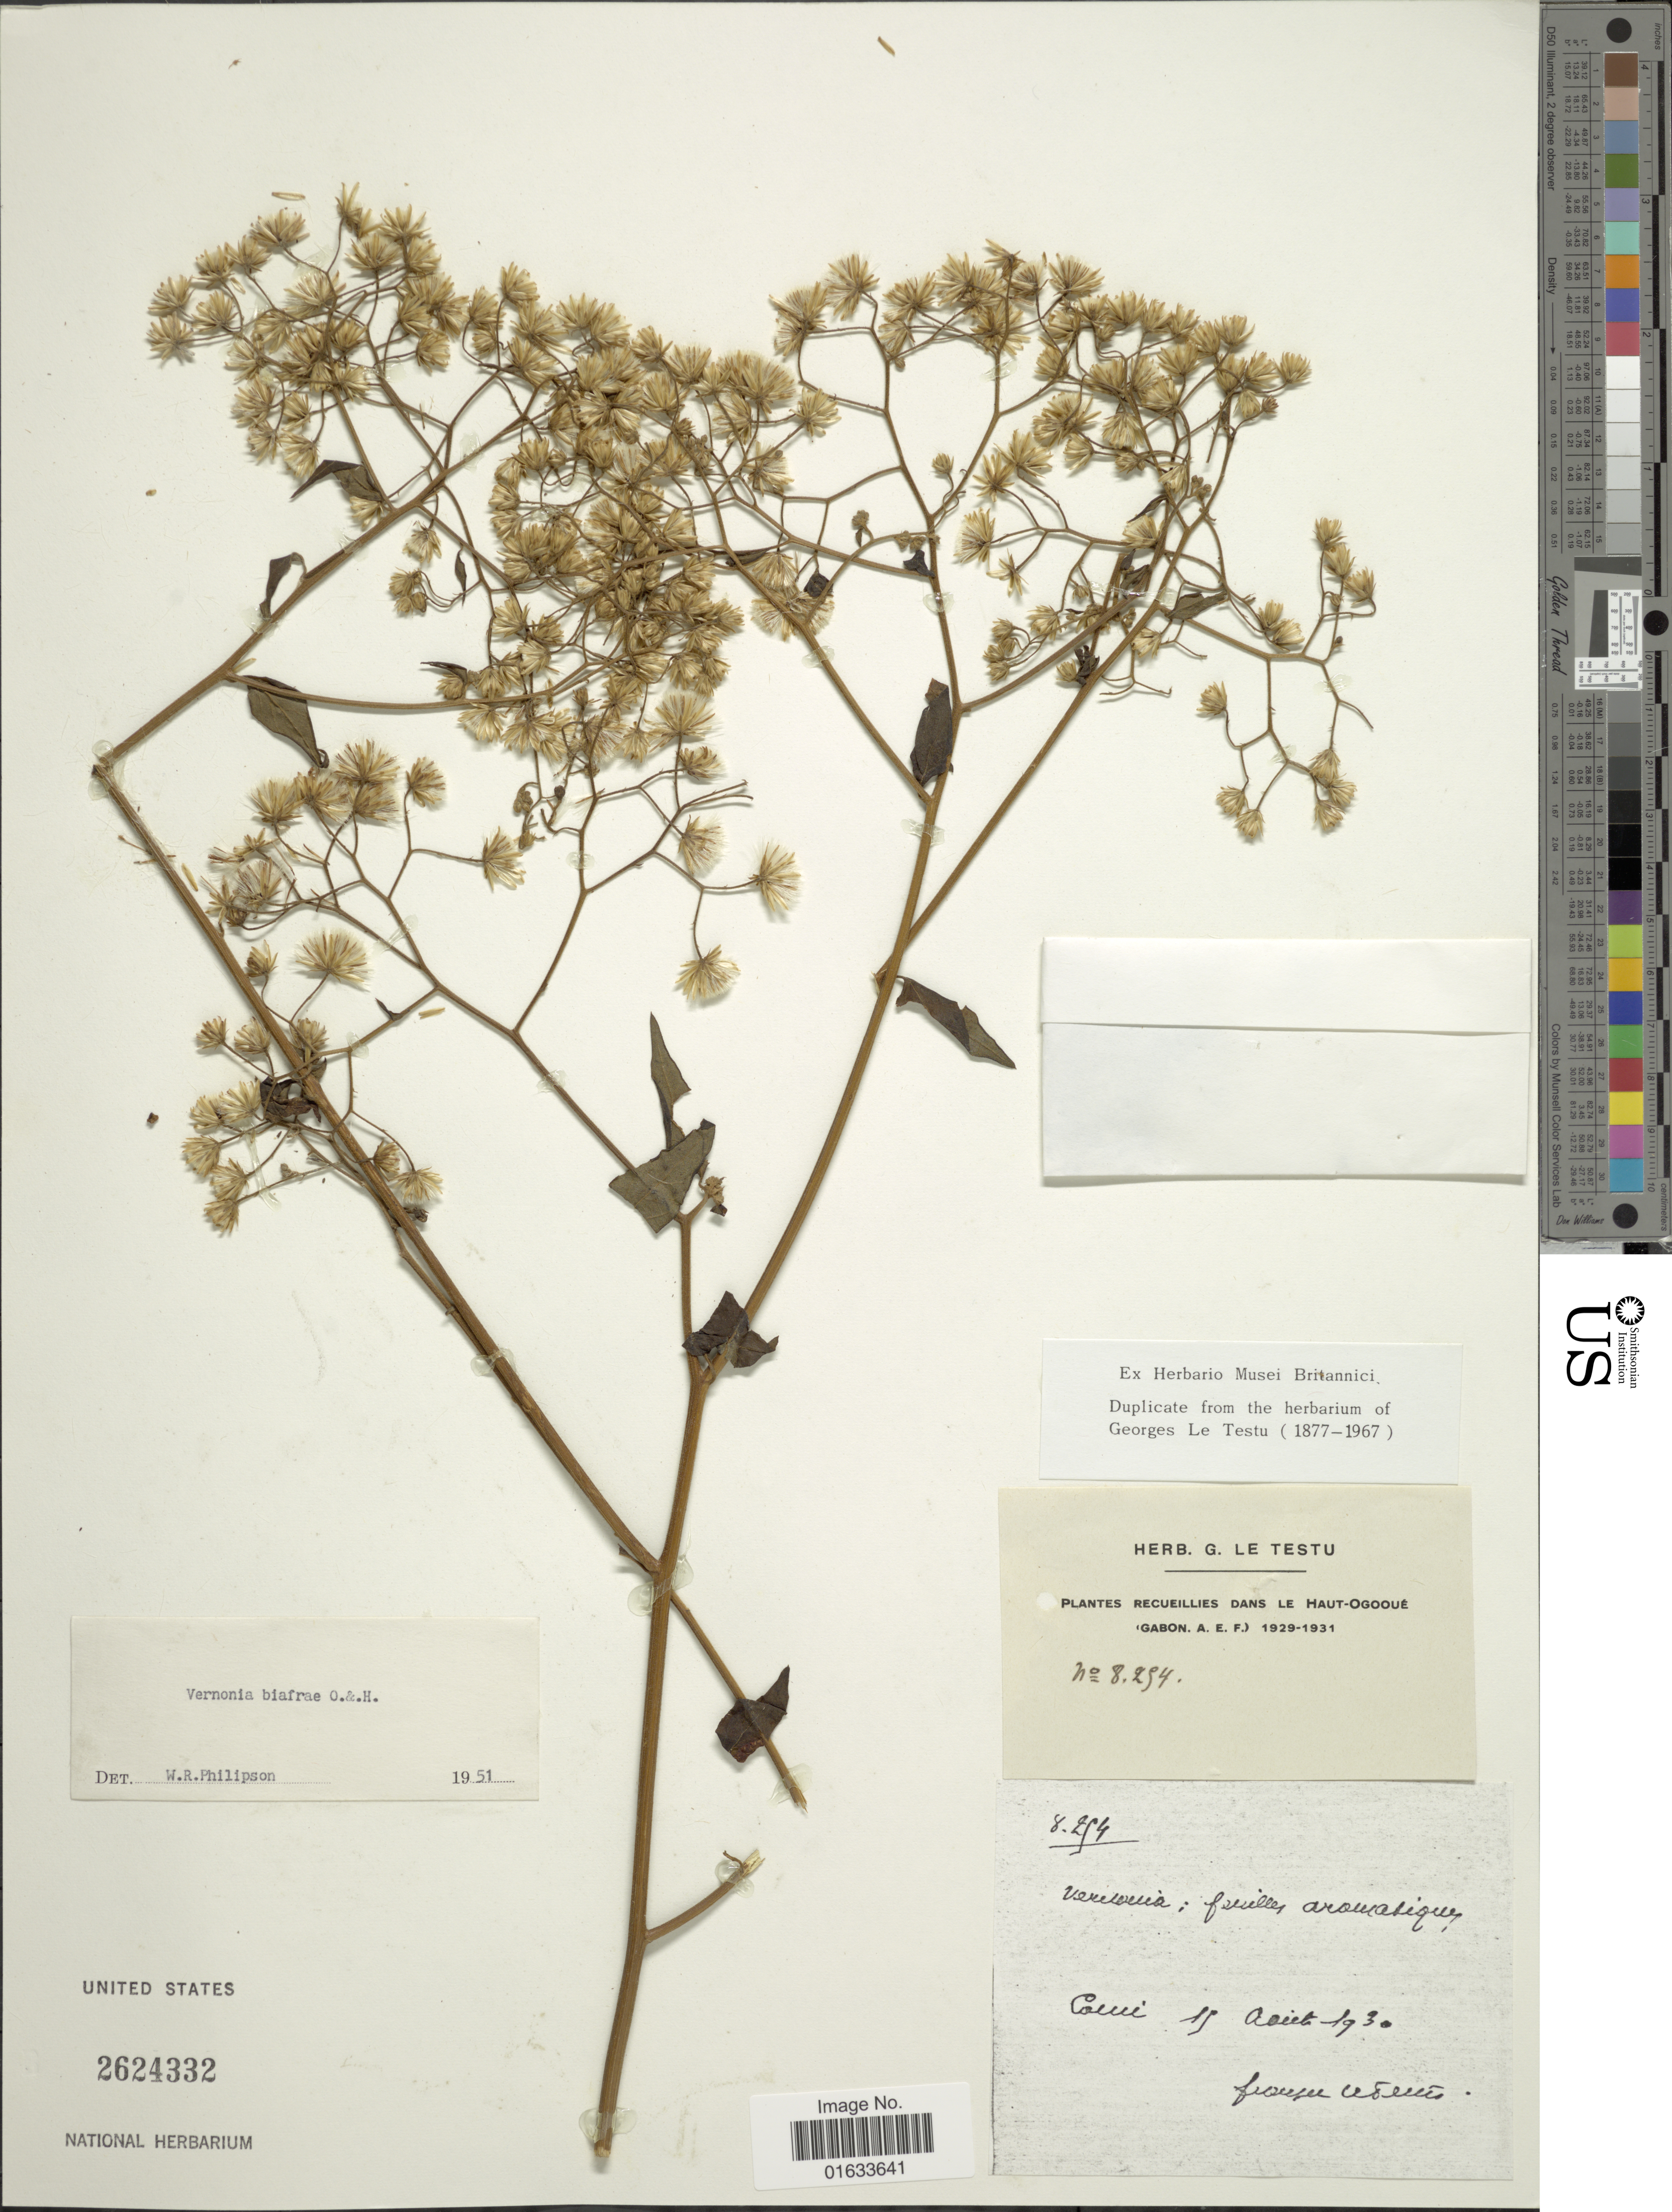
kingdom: Plantae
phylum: Tracheophyta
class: Magnoliopsida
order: Asterales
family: Asteraceae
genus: Distephanus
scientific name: Distephanus biafrae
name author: (Oliv. & Hiern) H. Rob.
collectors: G. Le Testu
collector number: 8254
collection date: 1930-08-15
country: Gabon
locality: Comi. [interpreted] Recueillies dans le Haut-Ogooué.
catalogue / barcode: US 2624332